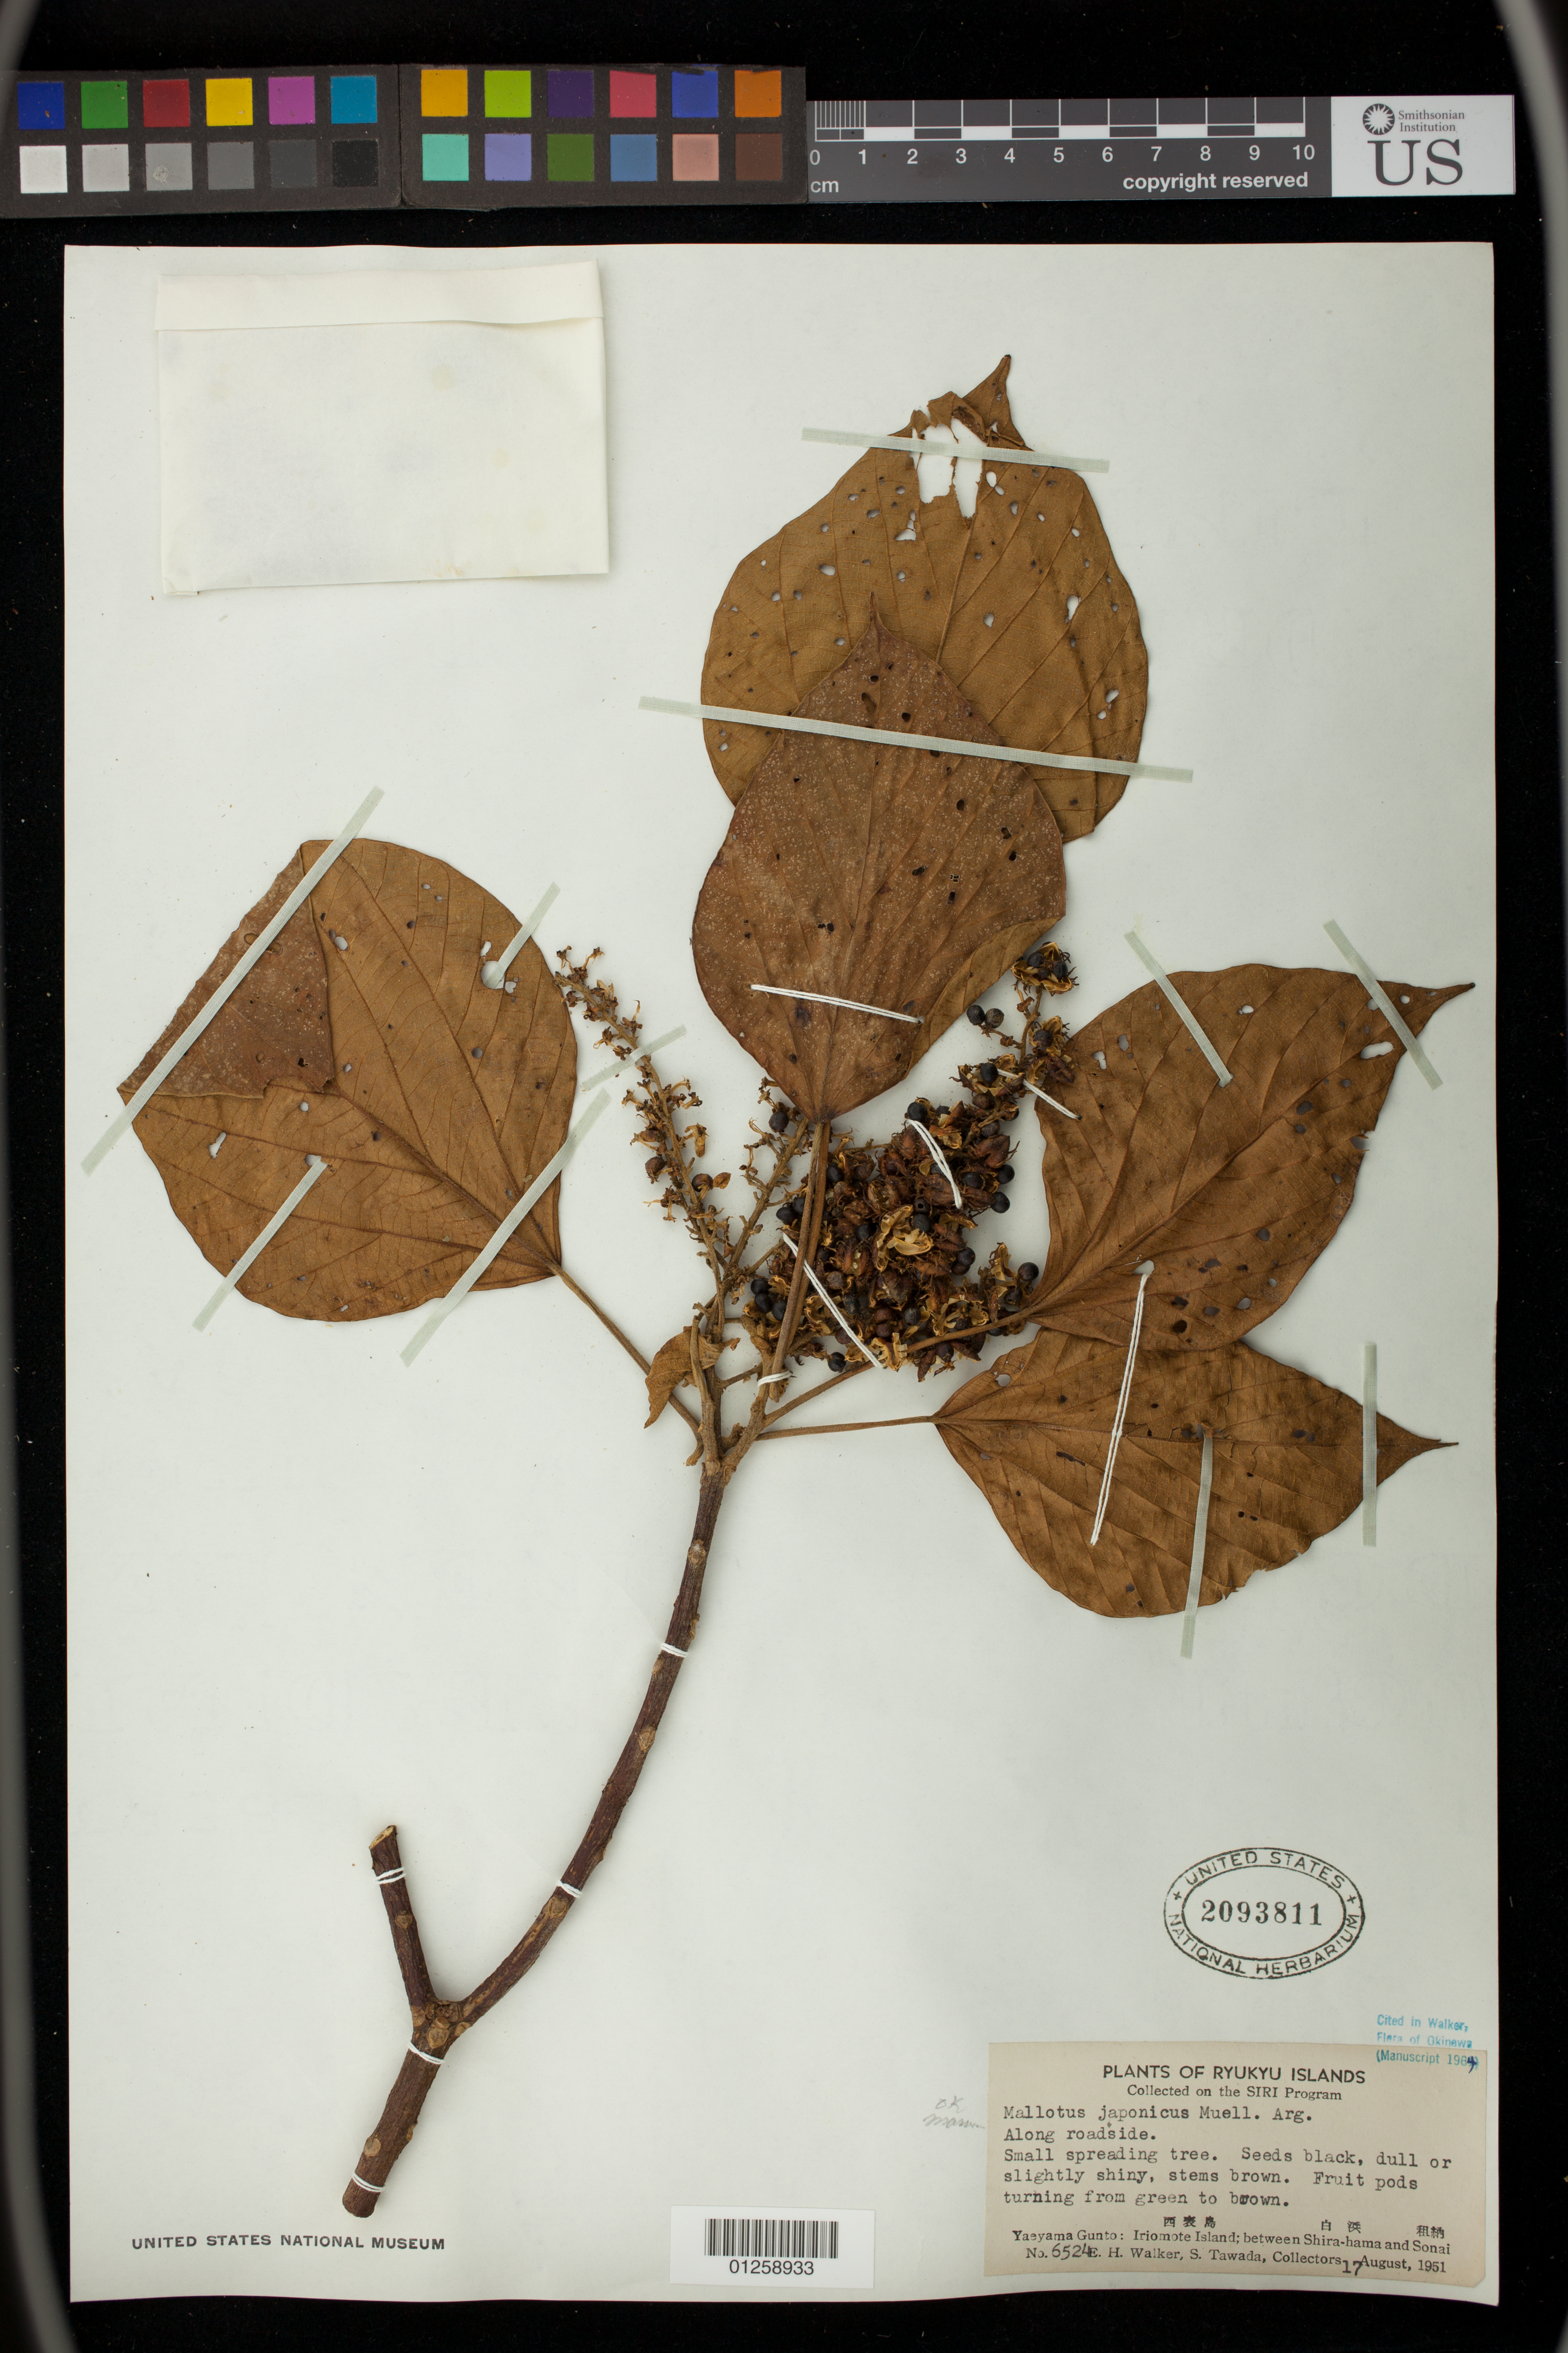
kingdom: Plantae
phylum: Tracheophyta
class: Magnoliopsida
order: Malpighiales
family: Euphorbiaceae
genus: Mallotus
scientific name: Mallotus japonicus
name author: (Spreng.) Müll. Arg.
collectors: E. H. Walker & S. Tawada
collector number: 6524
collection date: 1951-08-17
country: Japan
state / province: Okinawa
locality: Yaeyama Gunto, Iriomote, Island; between Shira-hama and Sonai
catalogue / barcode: US 2093811